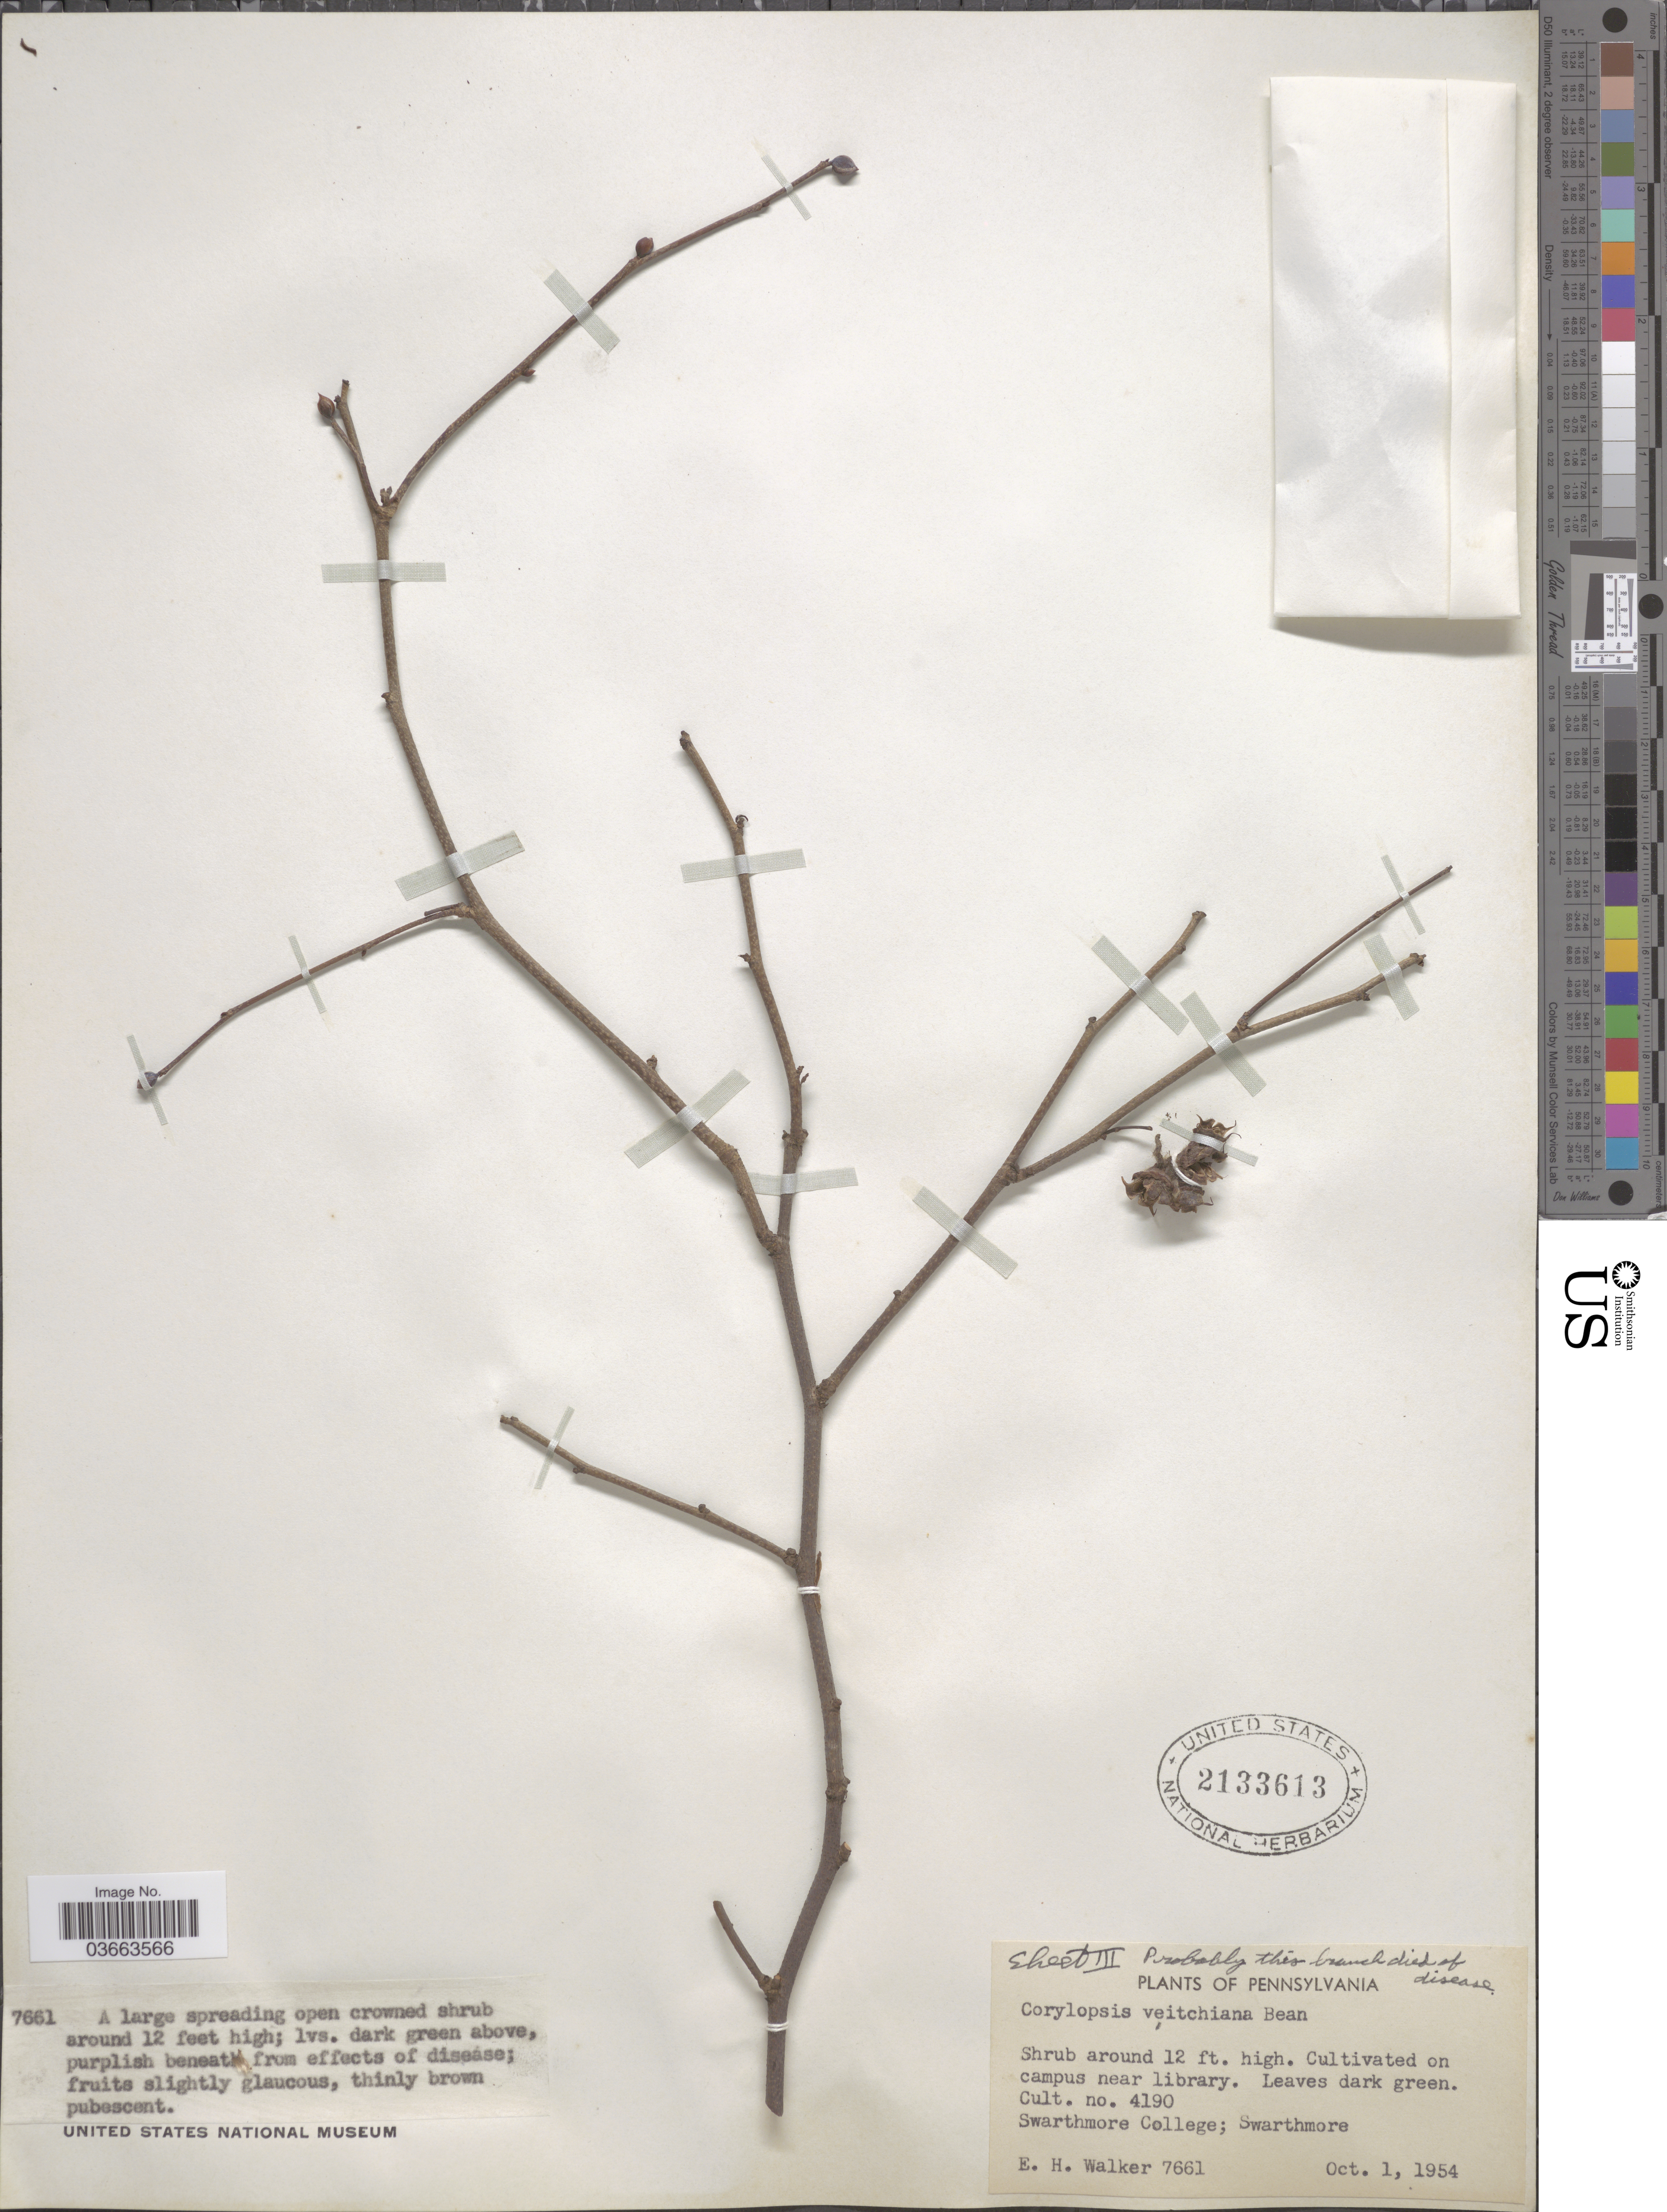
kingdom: Plantae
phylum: Tracheophyta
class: Magnoliopsida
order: Saxifragales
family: Hamamelidaceae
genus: Corylopsis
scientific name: Corylopsis veitchiana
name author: Bean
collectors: E. H. Walker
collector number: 7661?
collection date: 1954-10-01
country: United States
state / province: Pennsylvania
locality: On campus near library. Swarthmore; Swarthmore College.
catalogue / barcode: US 2133613